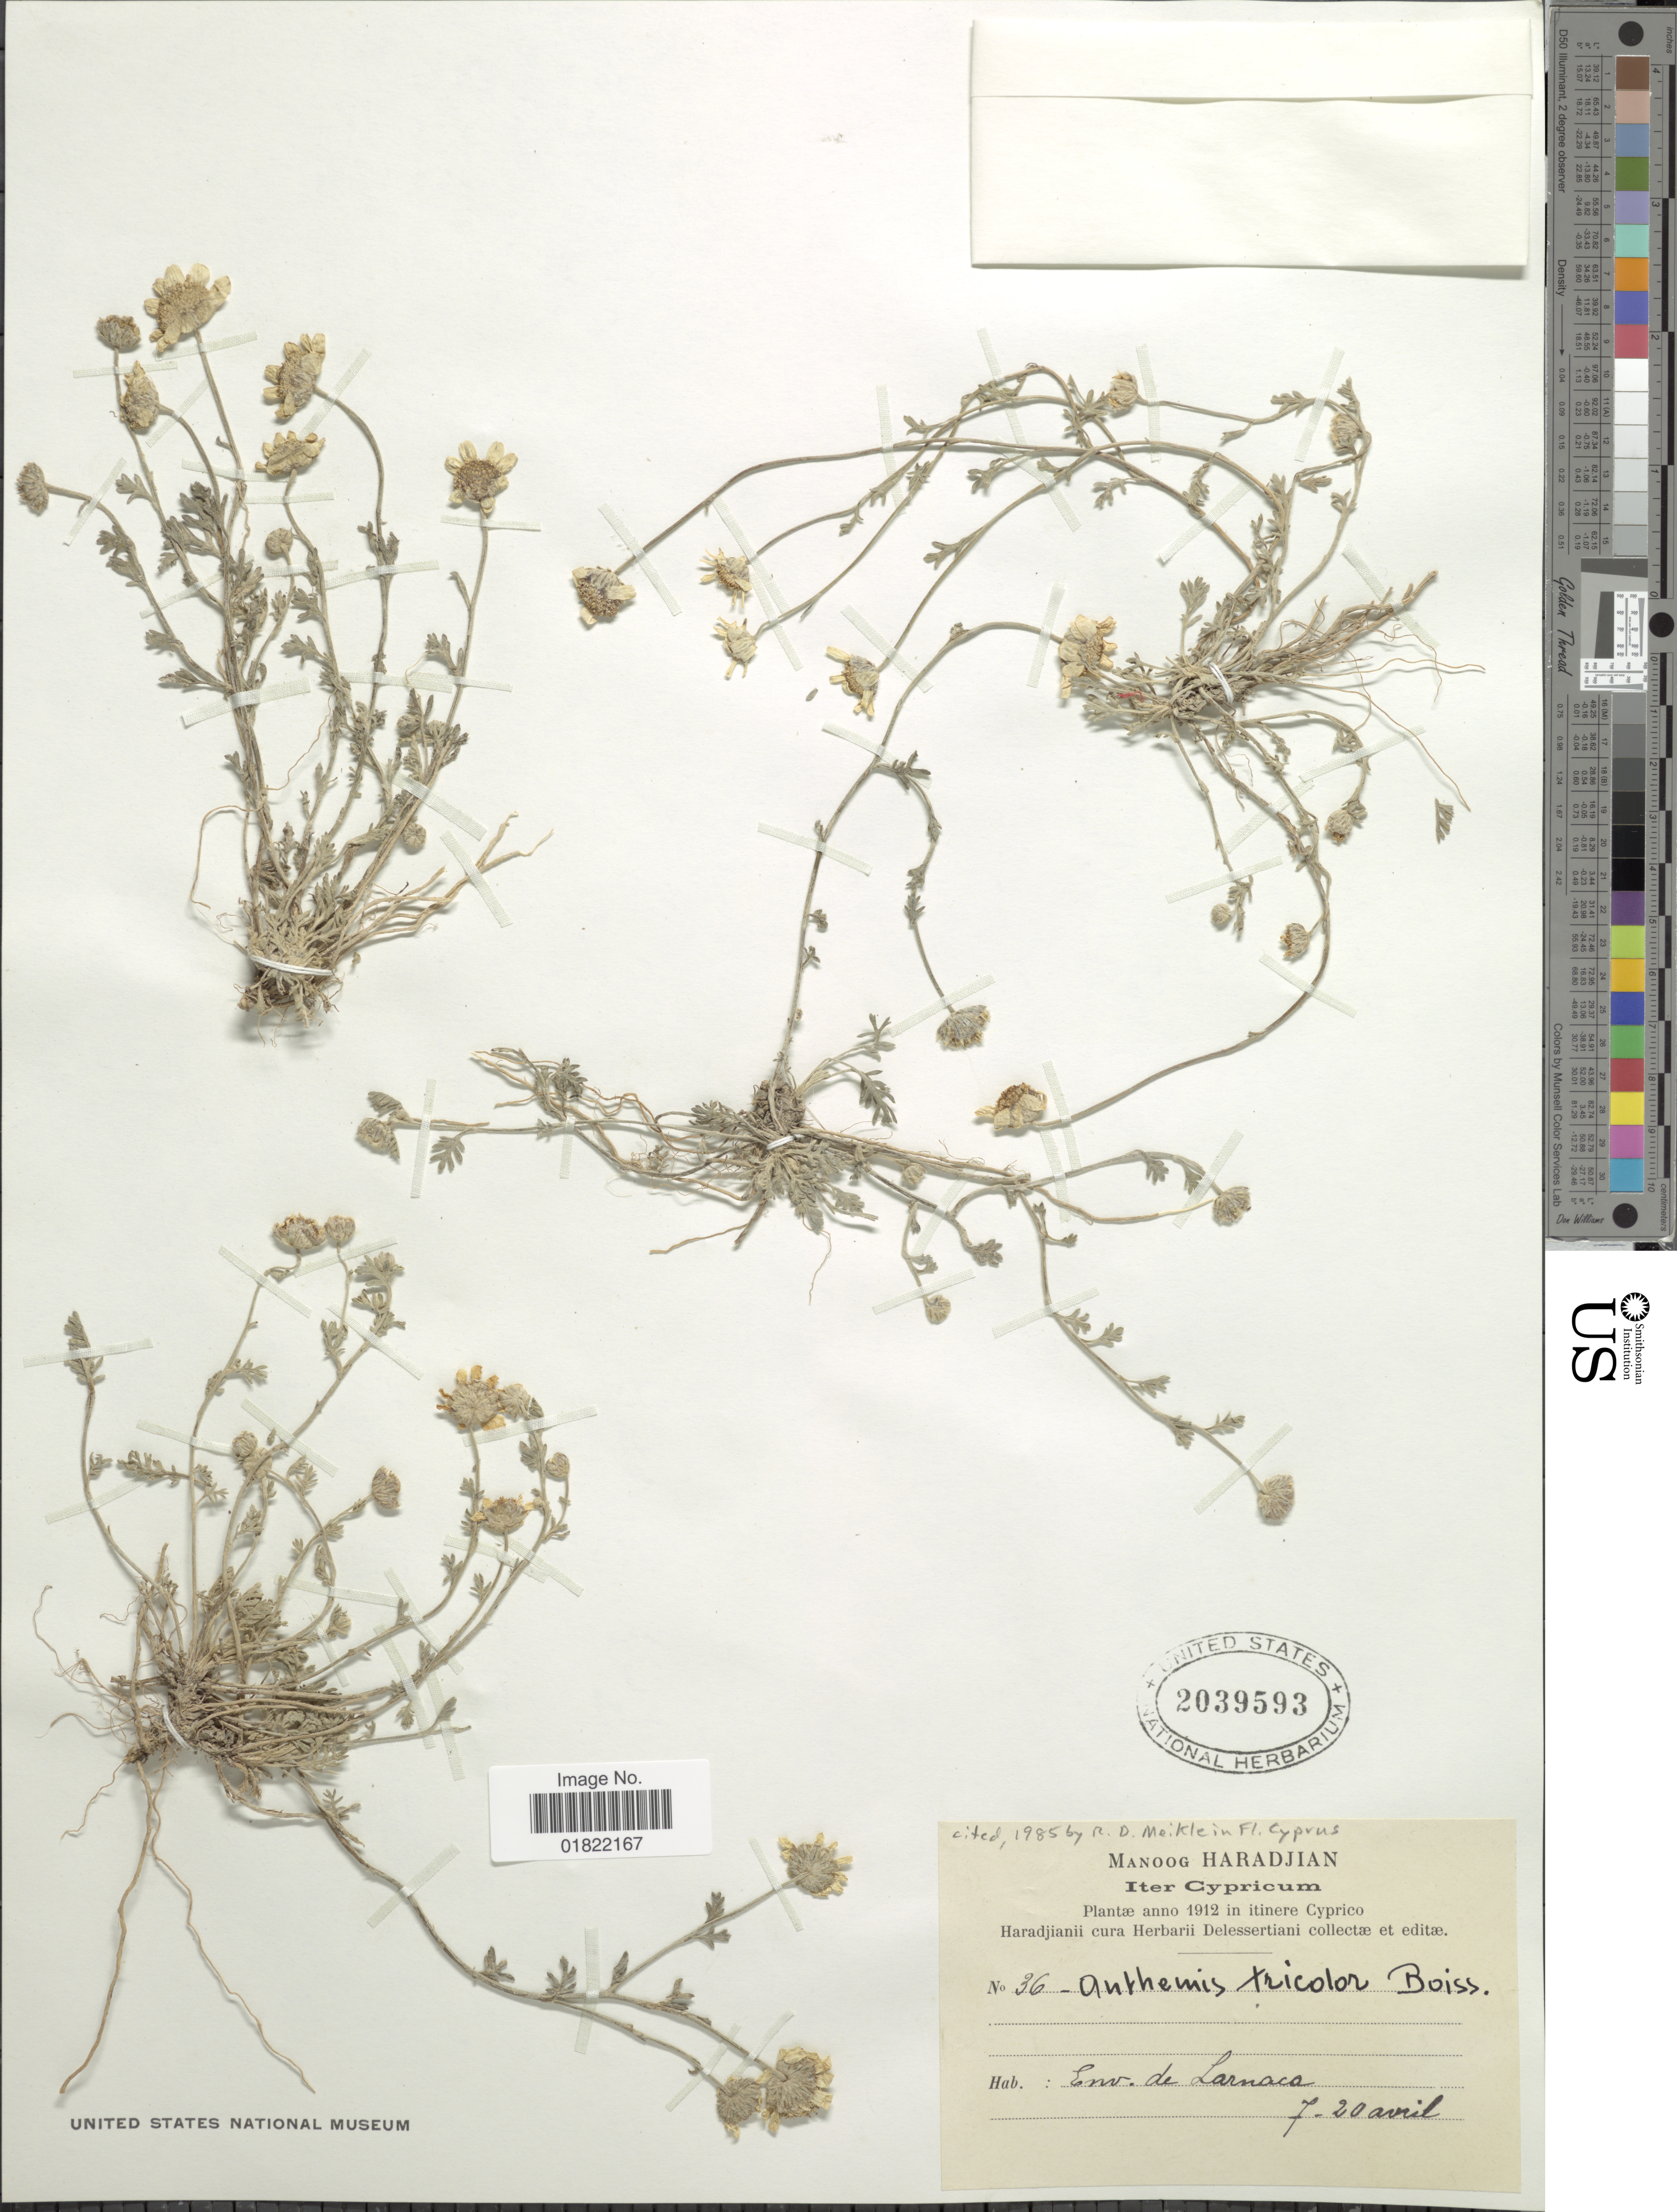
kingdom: Plantae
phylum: Tracheophyta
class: Magnoliopsida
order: Asterales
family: Asteraceae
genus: Anthemis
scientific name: Anthemis tricolor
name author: Boiss.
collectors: M. Haradjian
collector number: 36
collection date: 1912-04-07/1912-04-20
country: Cyprus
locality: Env. de Larnaca [interpreted]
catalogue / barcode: US 2039593